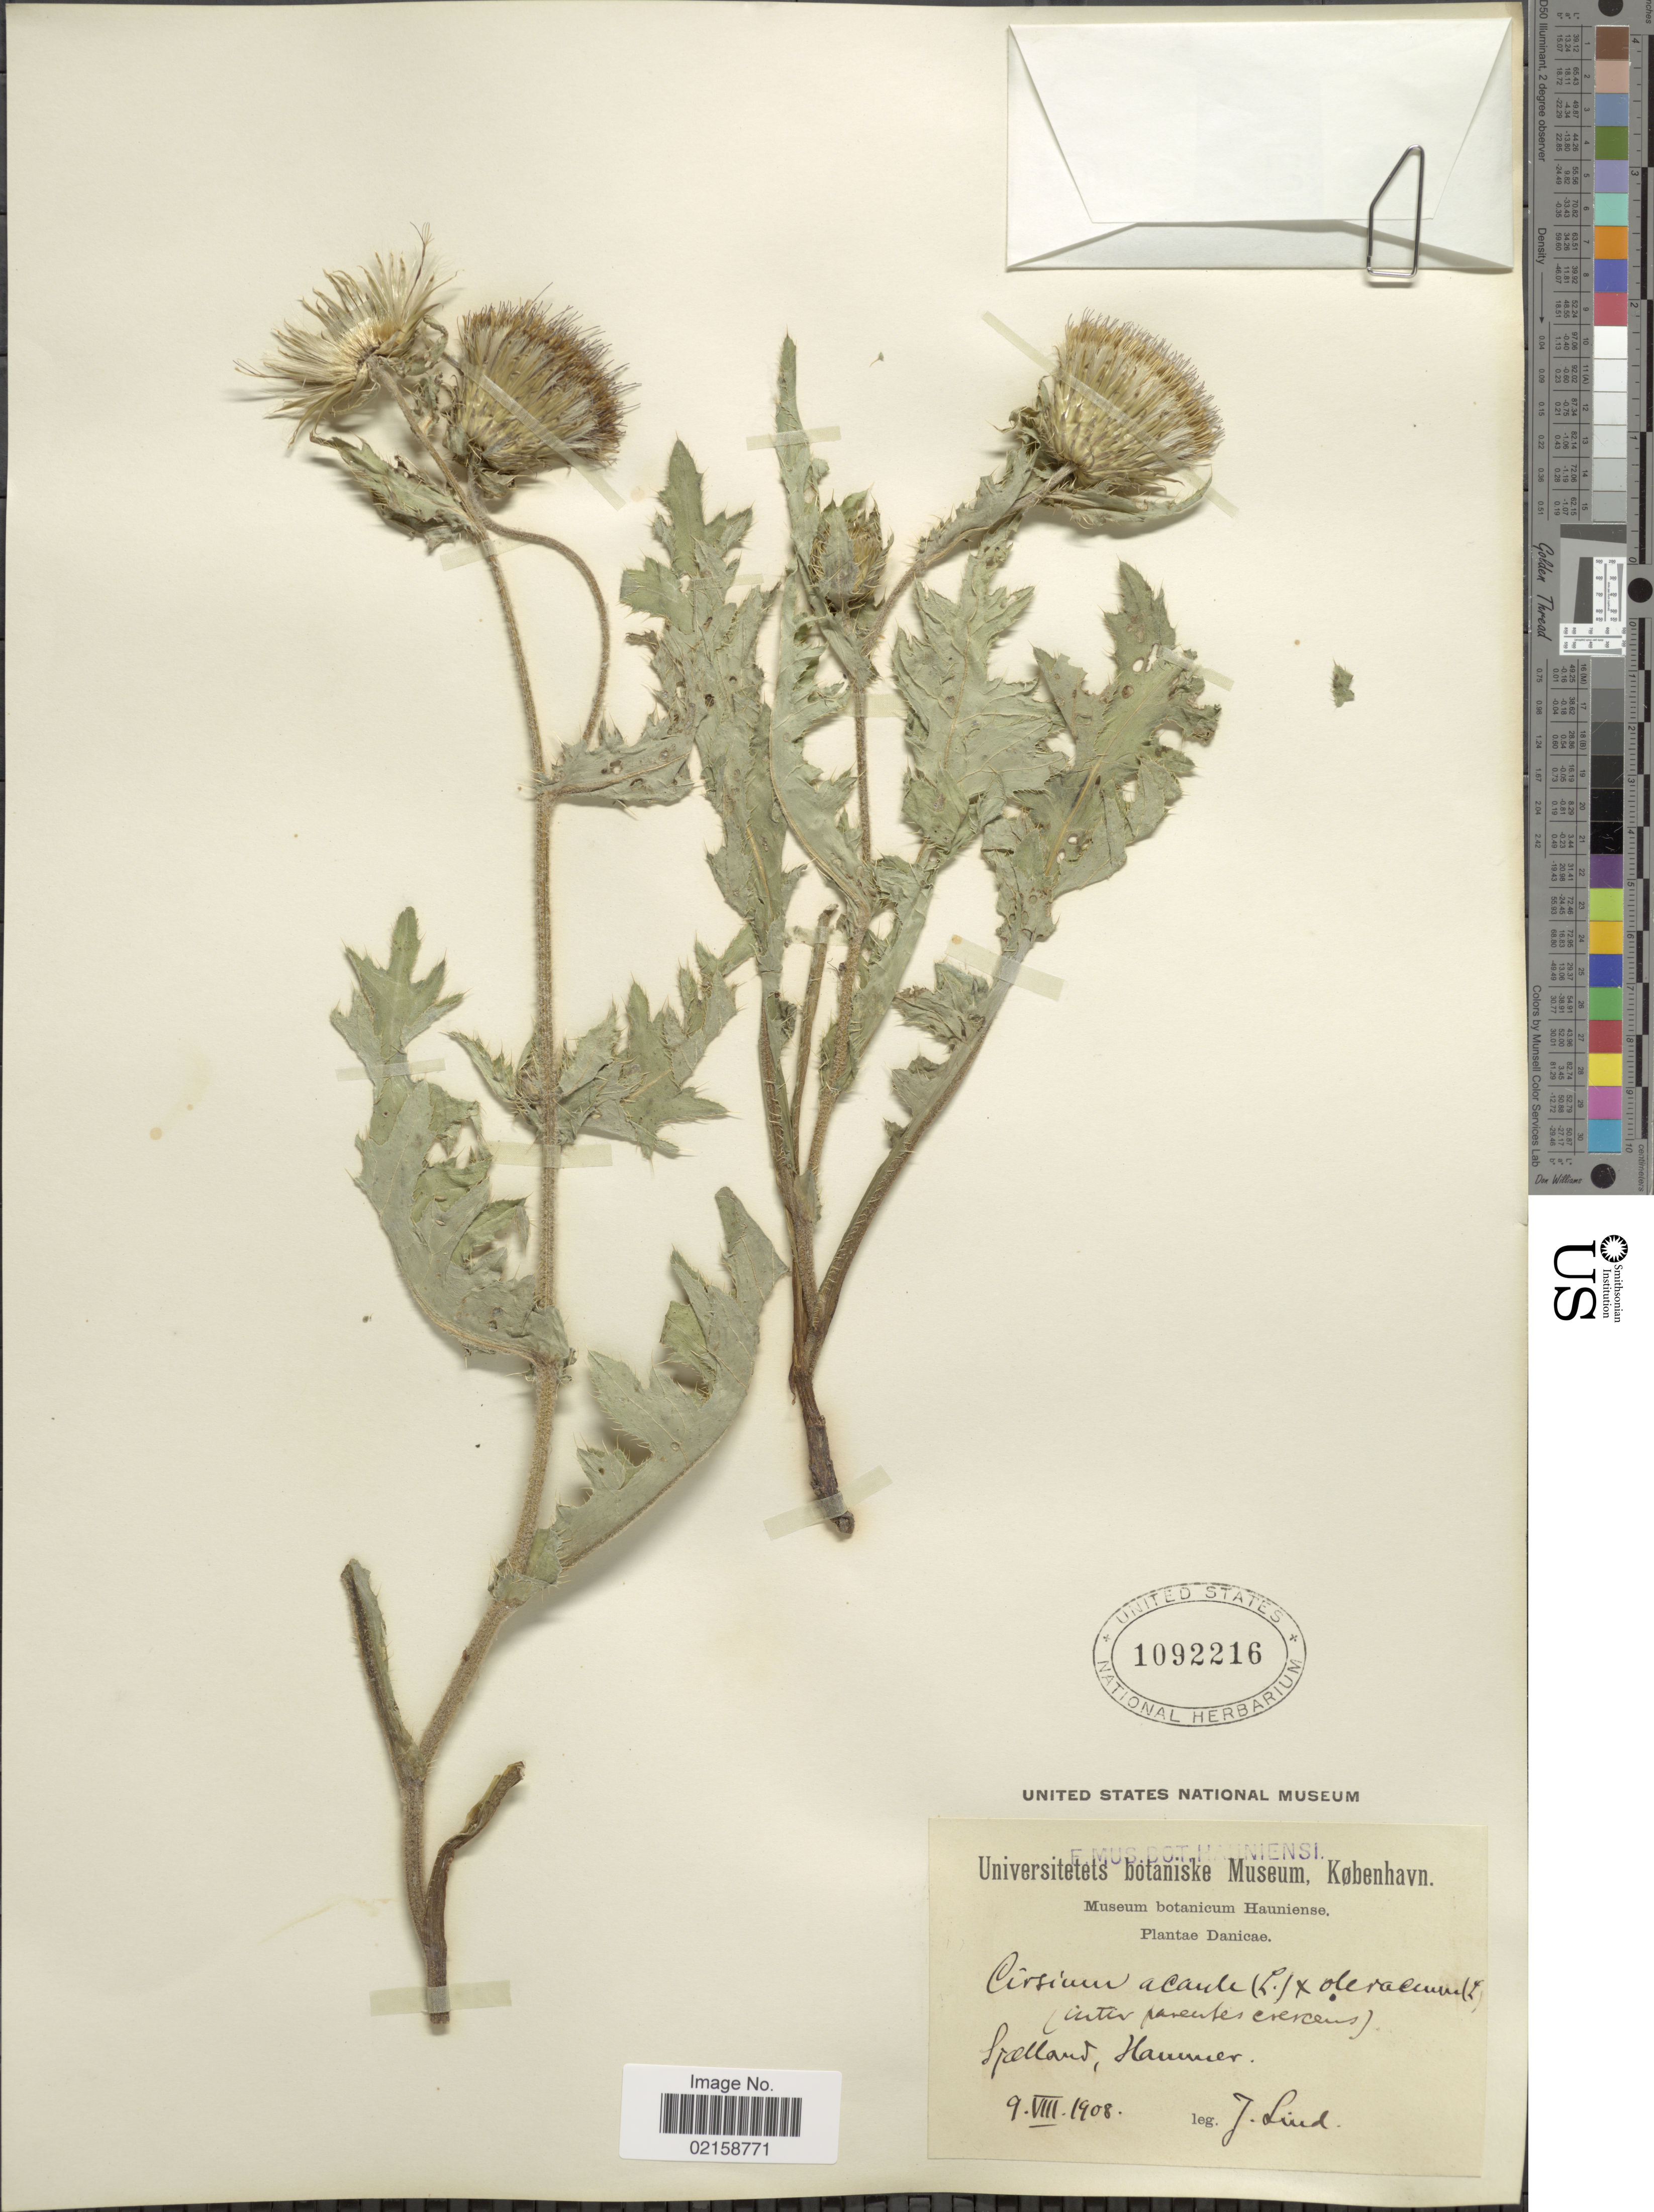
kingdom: Plantae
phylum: Tracheophyta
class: Magnoliopsida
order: Asterales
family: Asteraceae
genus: Cirsium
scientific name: Cirsium acaule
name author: (L.) Scop.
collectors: J. Lind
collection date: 1908-08-09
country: Denmark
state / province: Sjæland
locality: Haumer.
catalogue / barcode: US 1092216